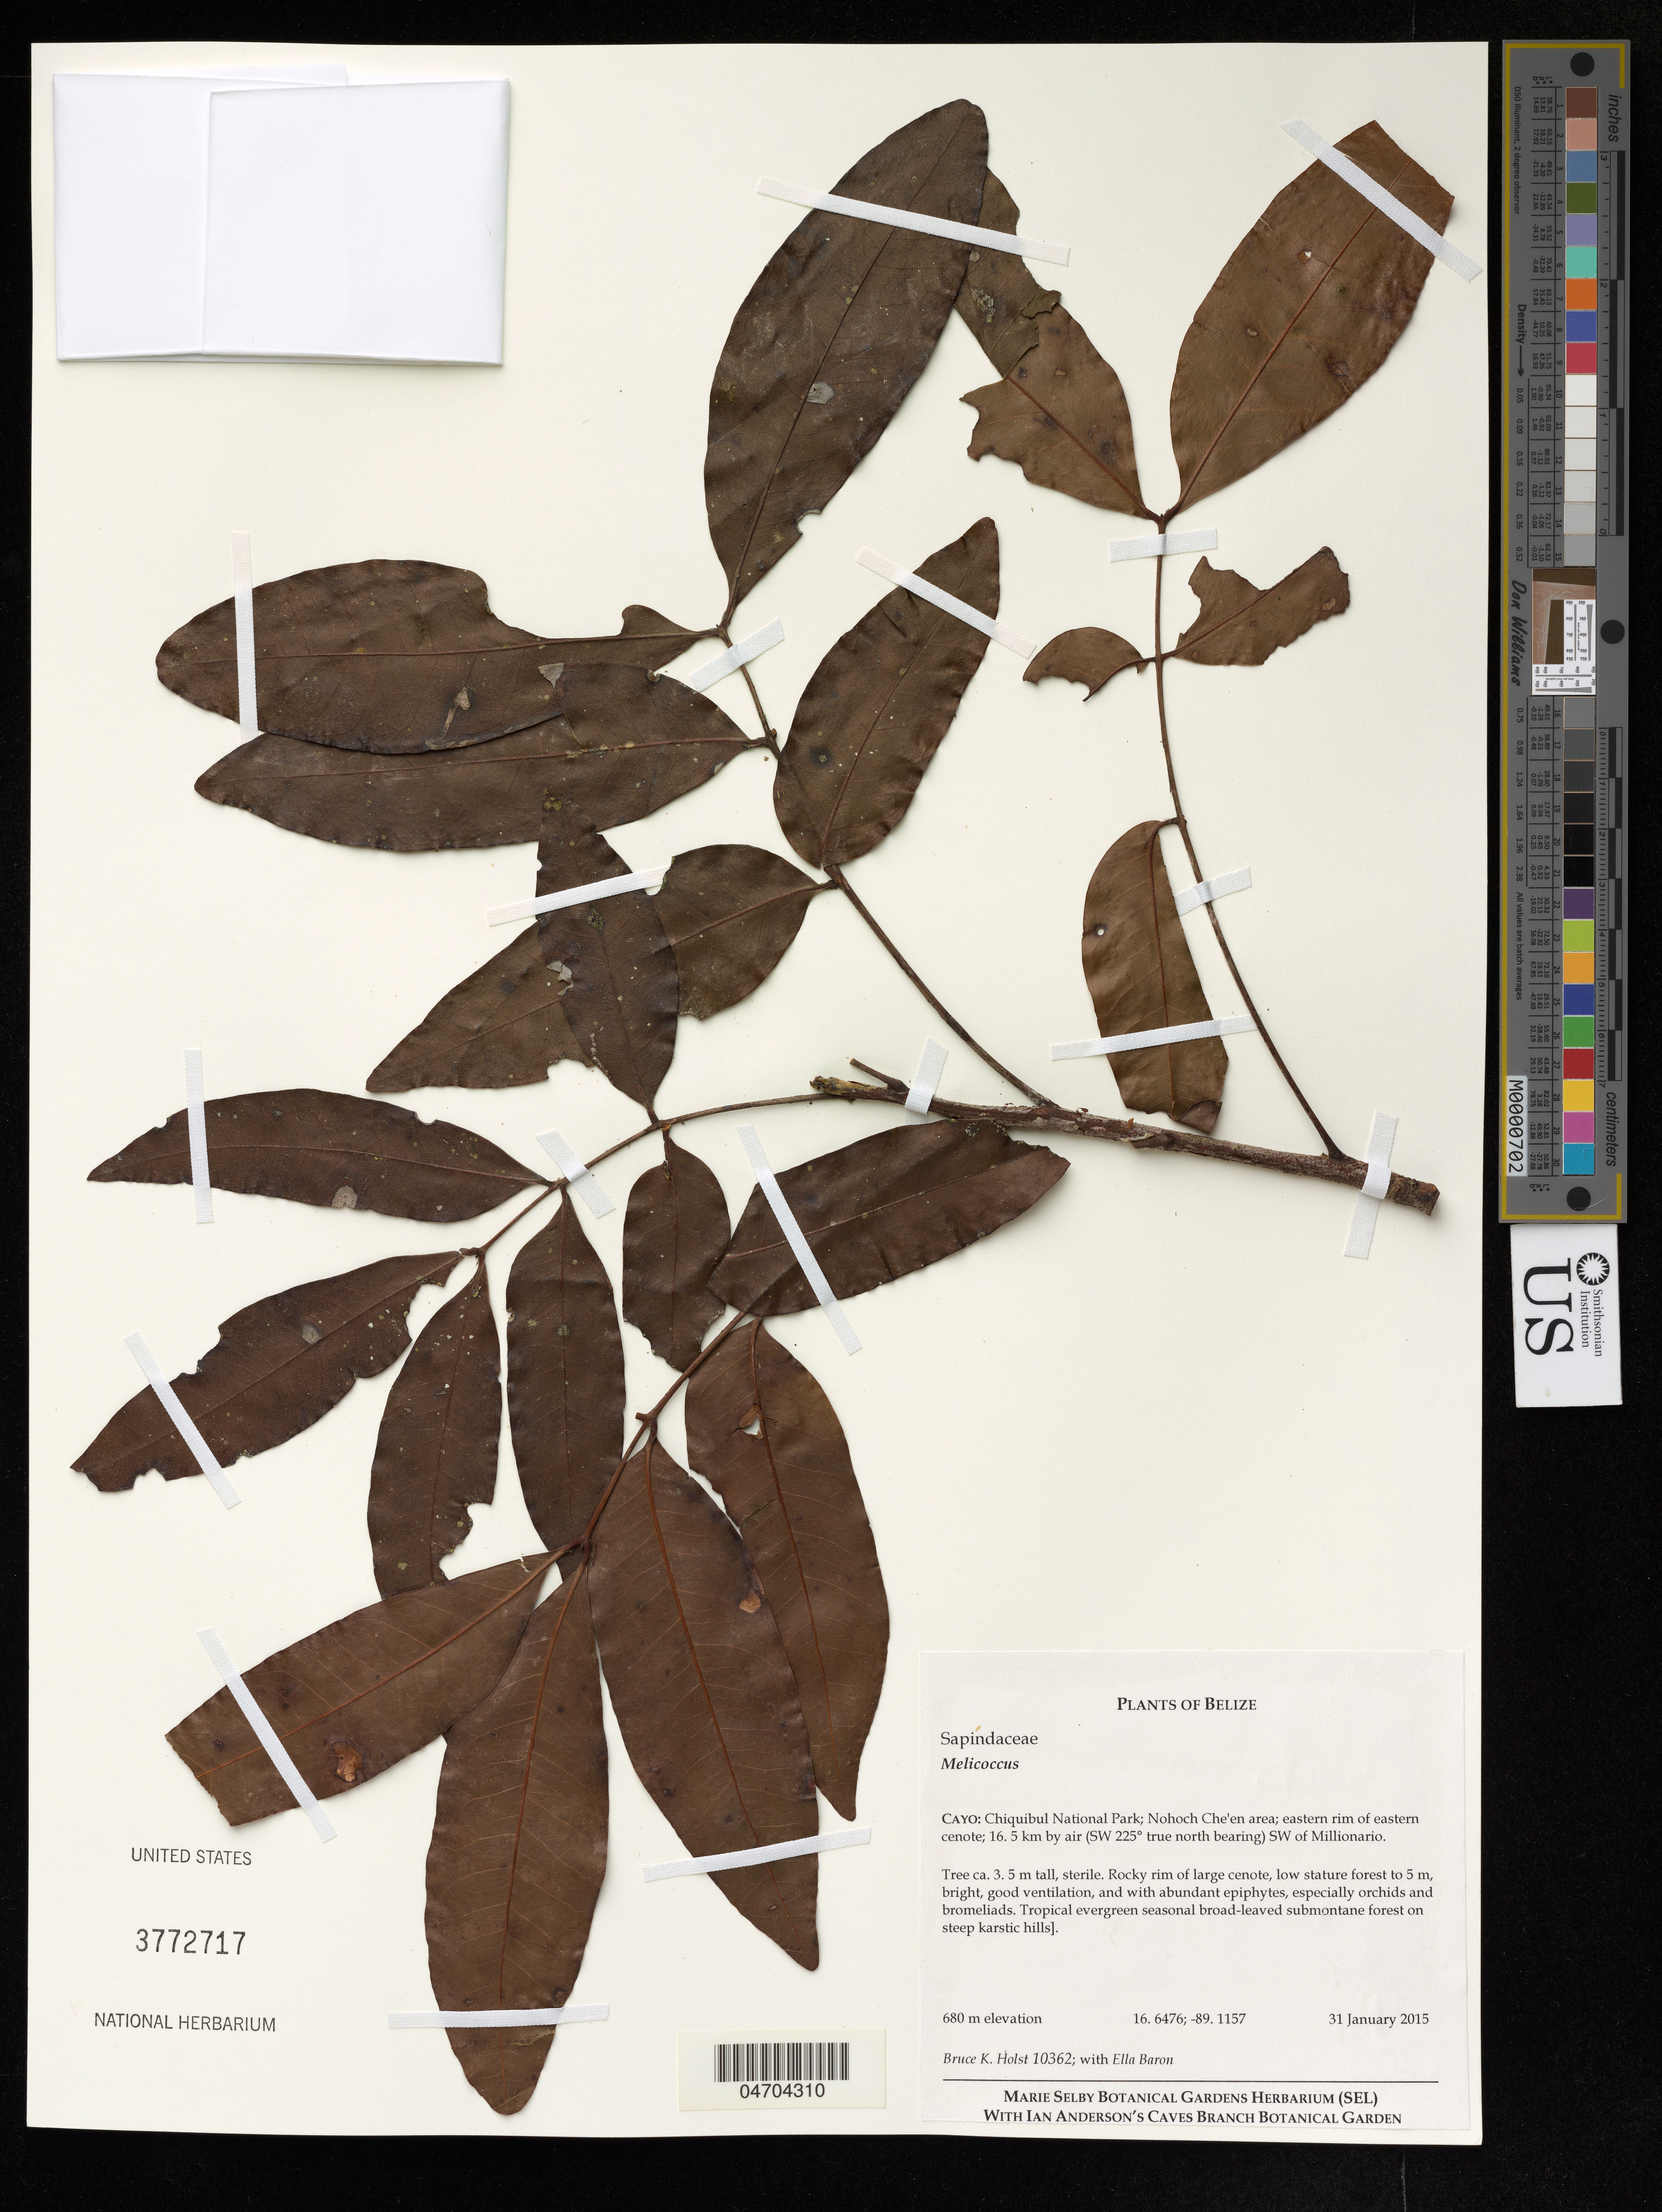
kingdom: Plantae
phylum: Tracheophyta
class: Magnoliopsida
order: Sapindales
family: Sapindaceae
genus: Exothea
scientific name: Exothea paniculata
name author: (Juss.) Radlk.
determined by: Acevedo-Rodriguez, P., (US), Smithsonian Institution - National Museum of Natural History (UNITED STATES)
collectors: B. Holst & E. Baron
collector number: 10362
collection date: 2015-01-31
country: Belize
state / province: Cayo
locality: Chiquibul National Park; Nohoch Che'en area; eastern rim of eastern cenote; 16.5 km.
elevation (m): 680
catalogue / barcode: US 3772717